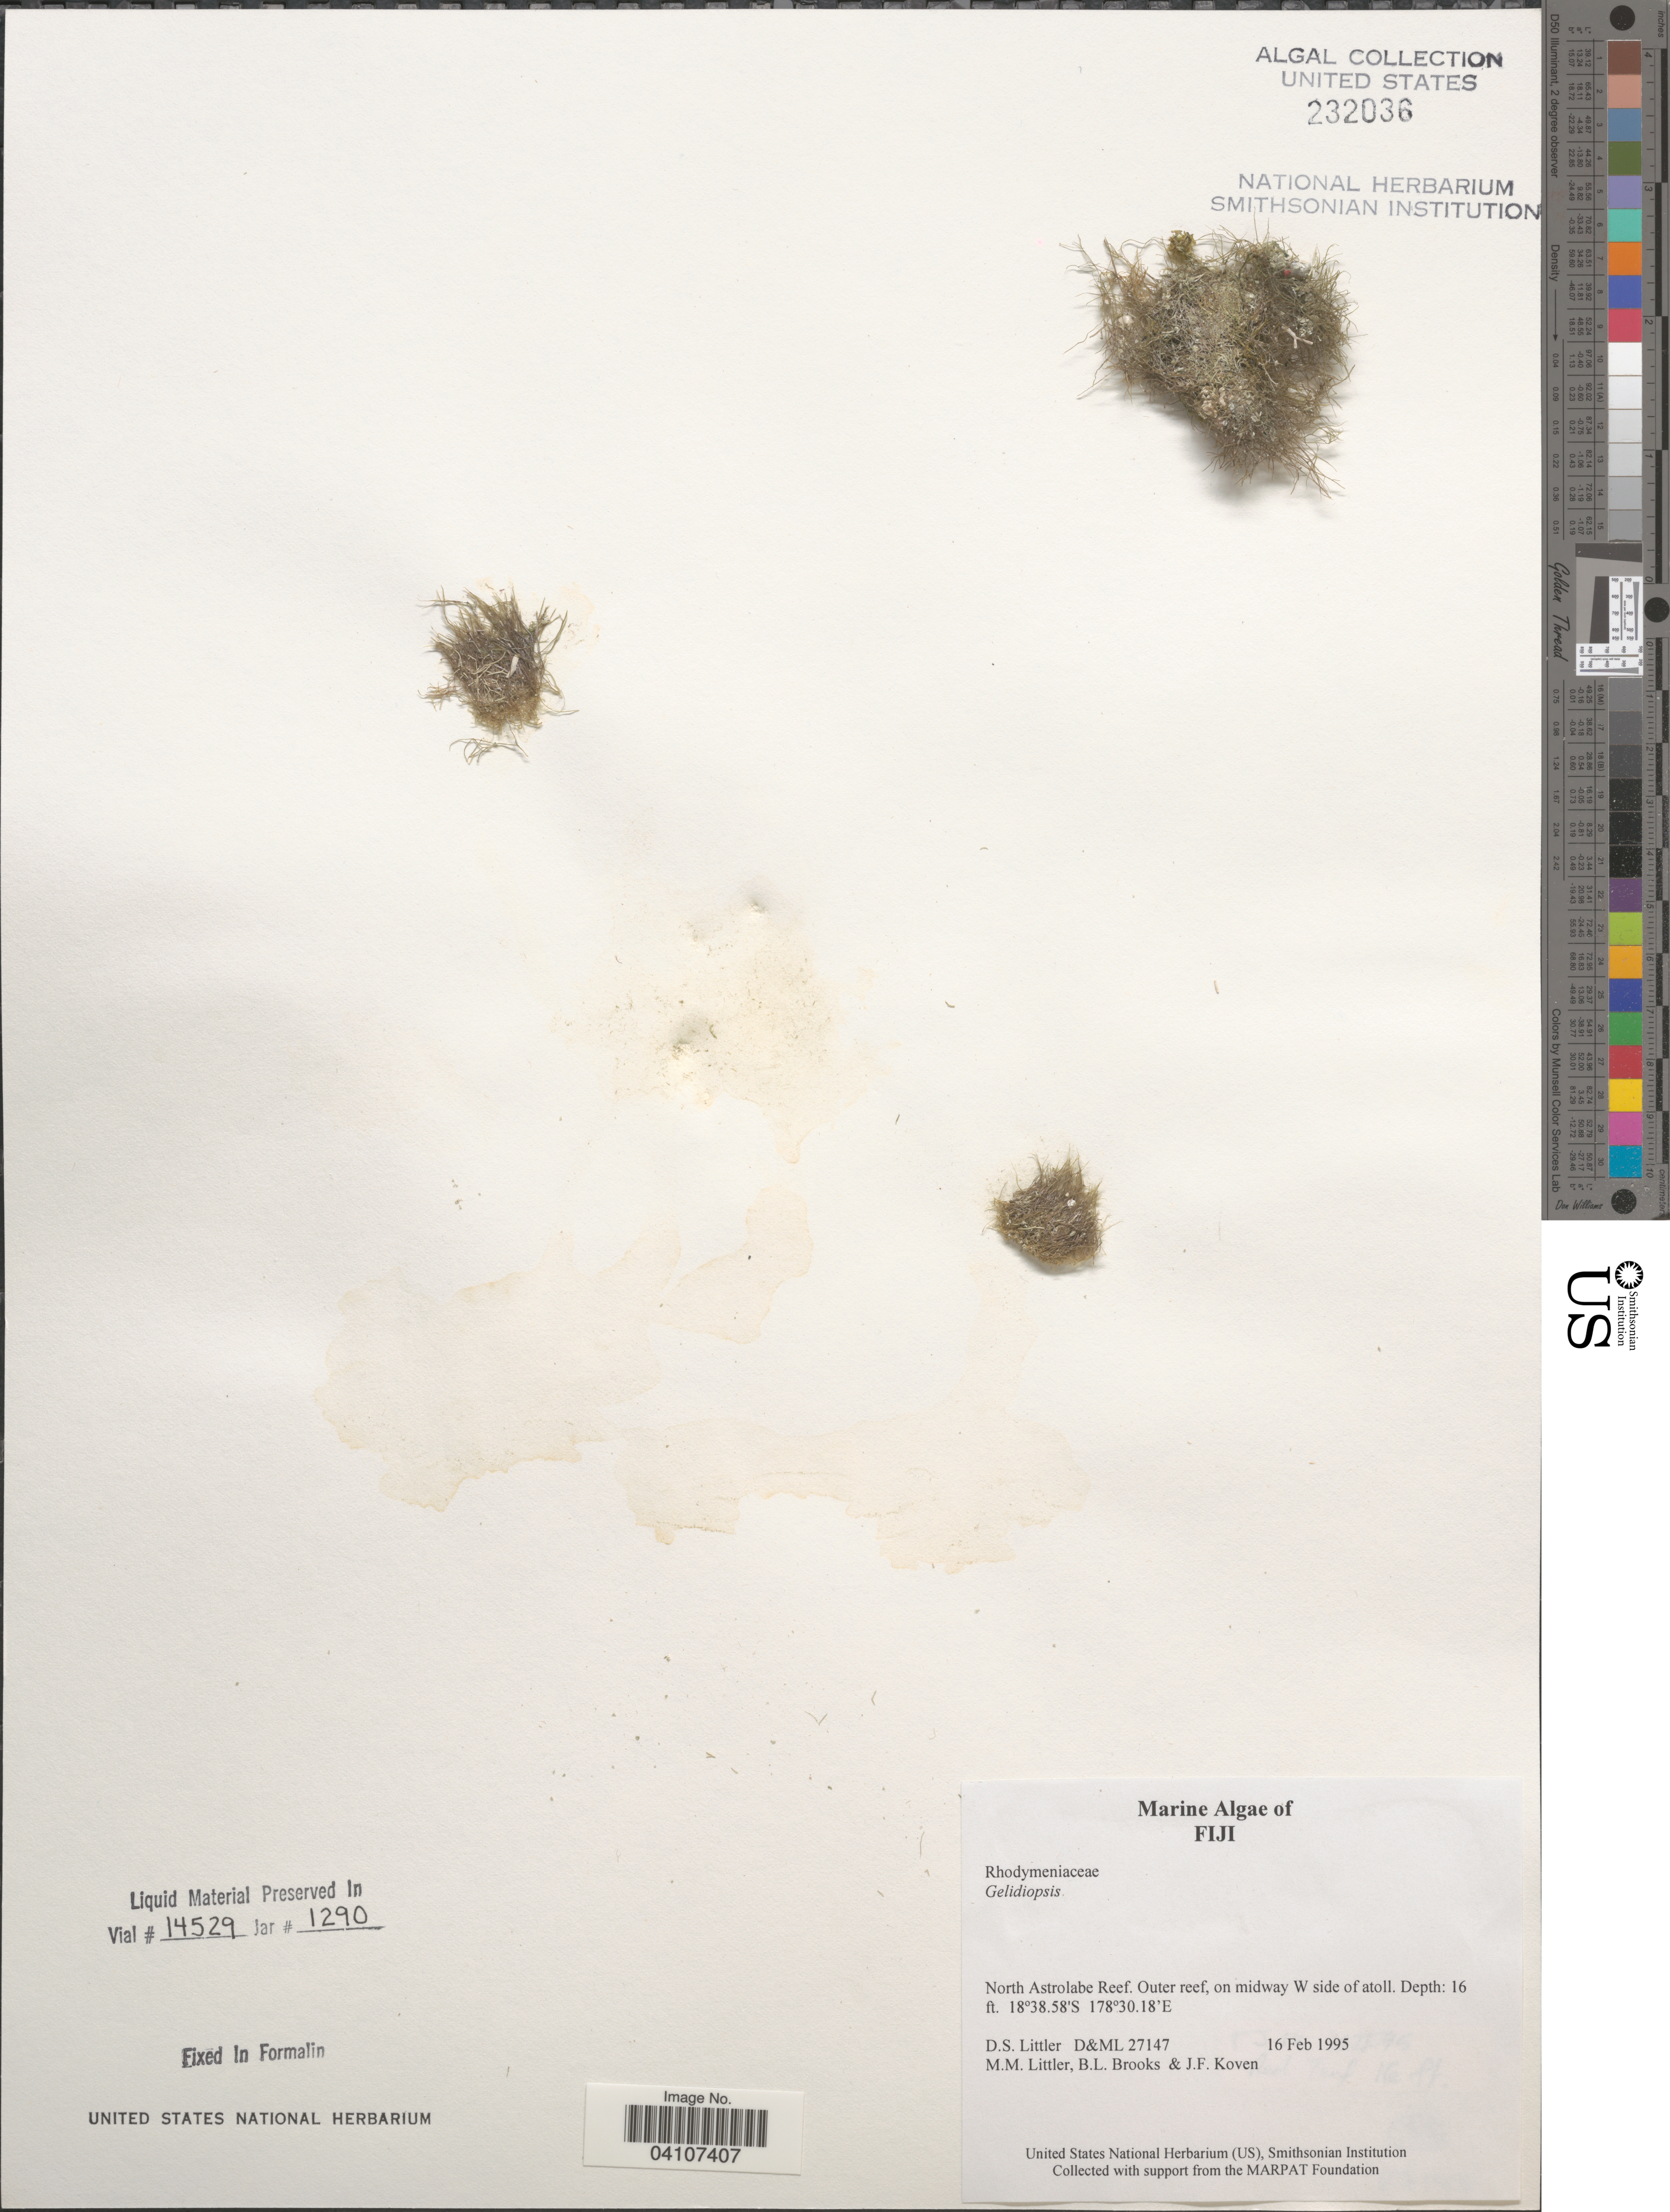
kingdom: Plantae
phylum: Rhodophyta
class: Florideophyceae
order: Rhodymeniales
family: Lomentariaceae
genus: Ceratodictyon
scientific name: Ceratodictyon sp.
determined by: Algae name updating Project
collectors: D. S. Littler, B. Brooks & J. Koven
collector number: D&ML 27147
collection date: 1995-02-16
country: Fiji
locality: North Astrolobe Reef. Outer reef, on midway W side of atoll.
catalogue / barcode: US 232036